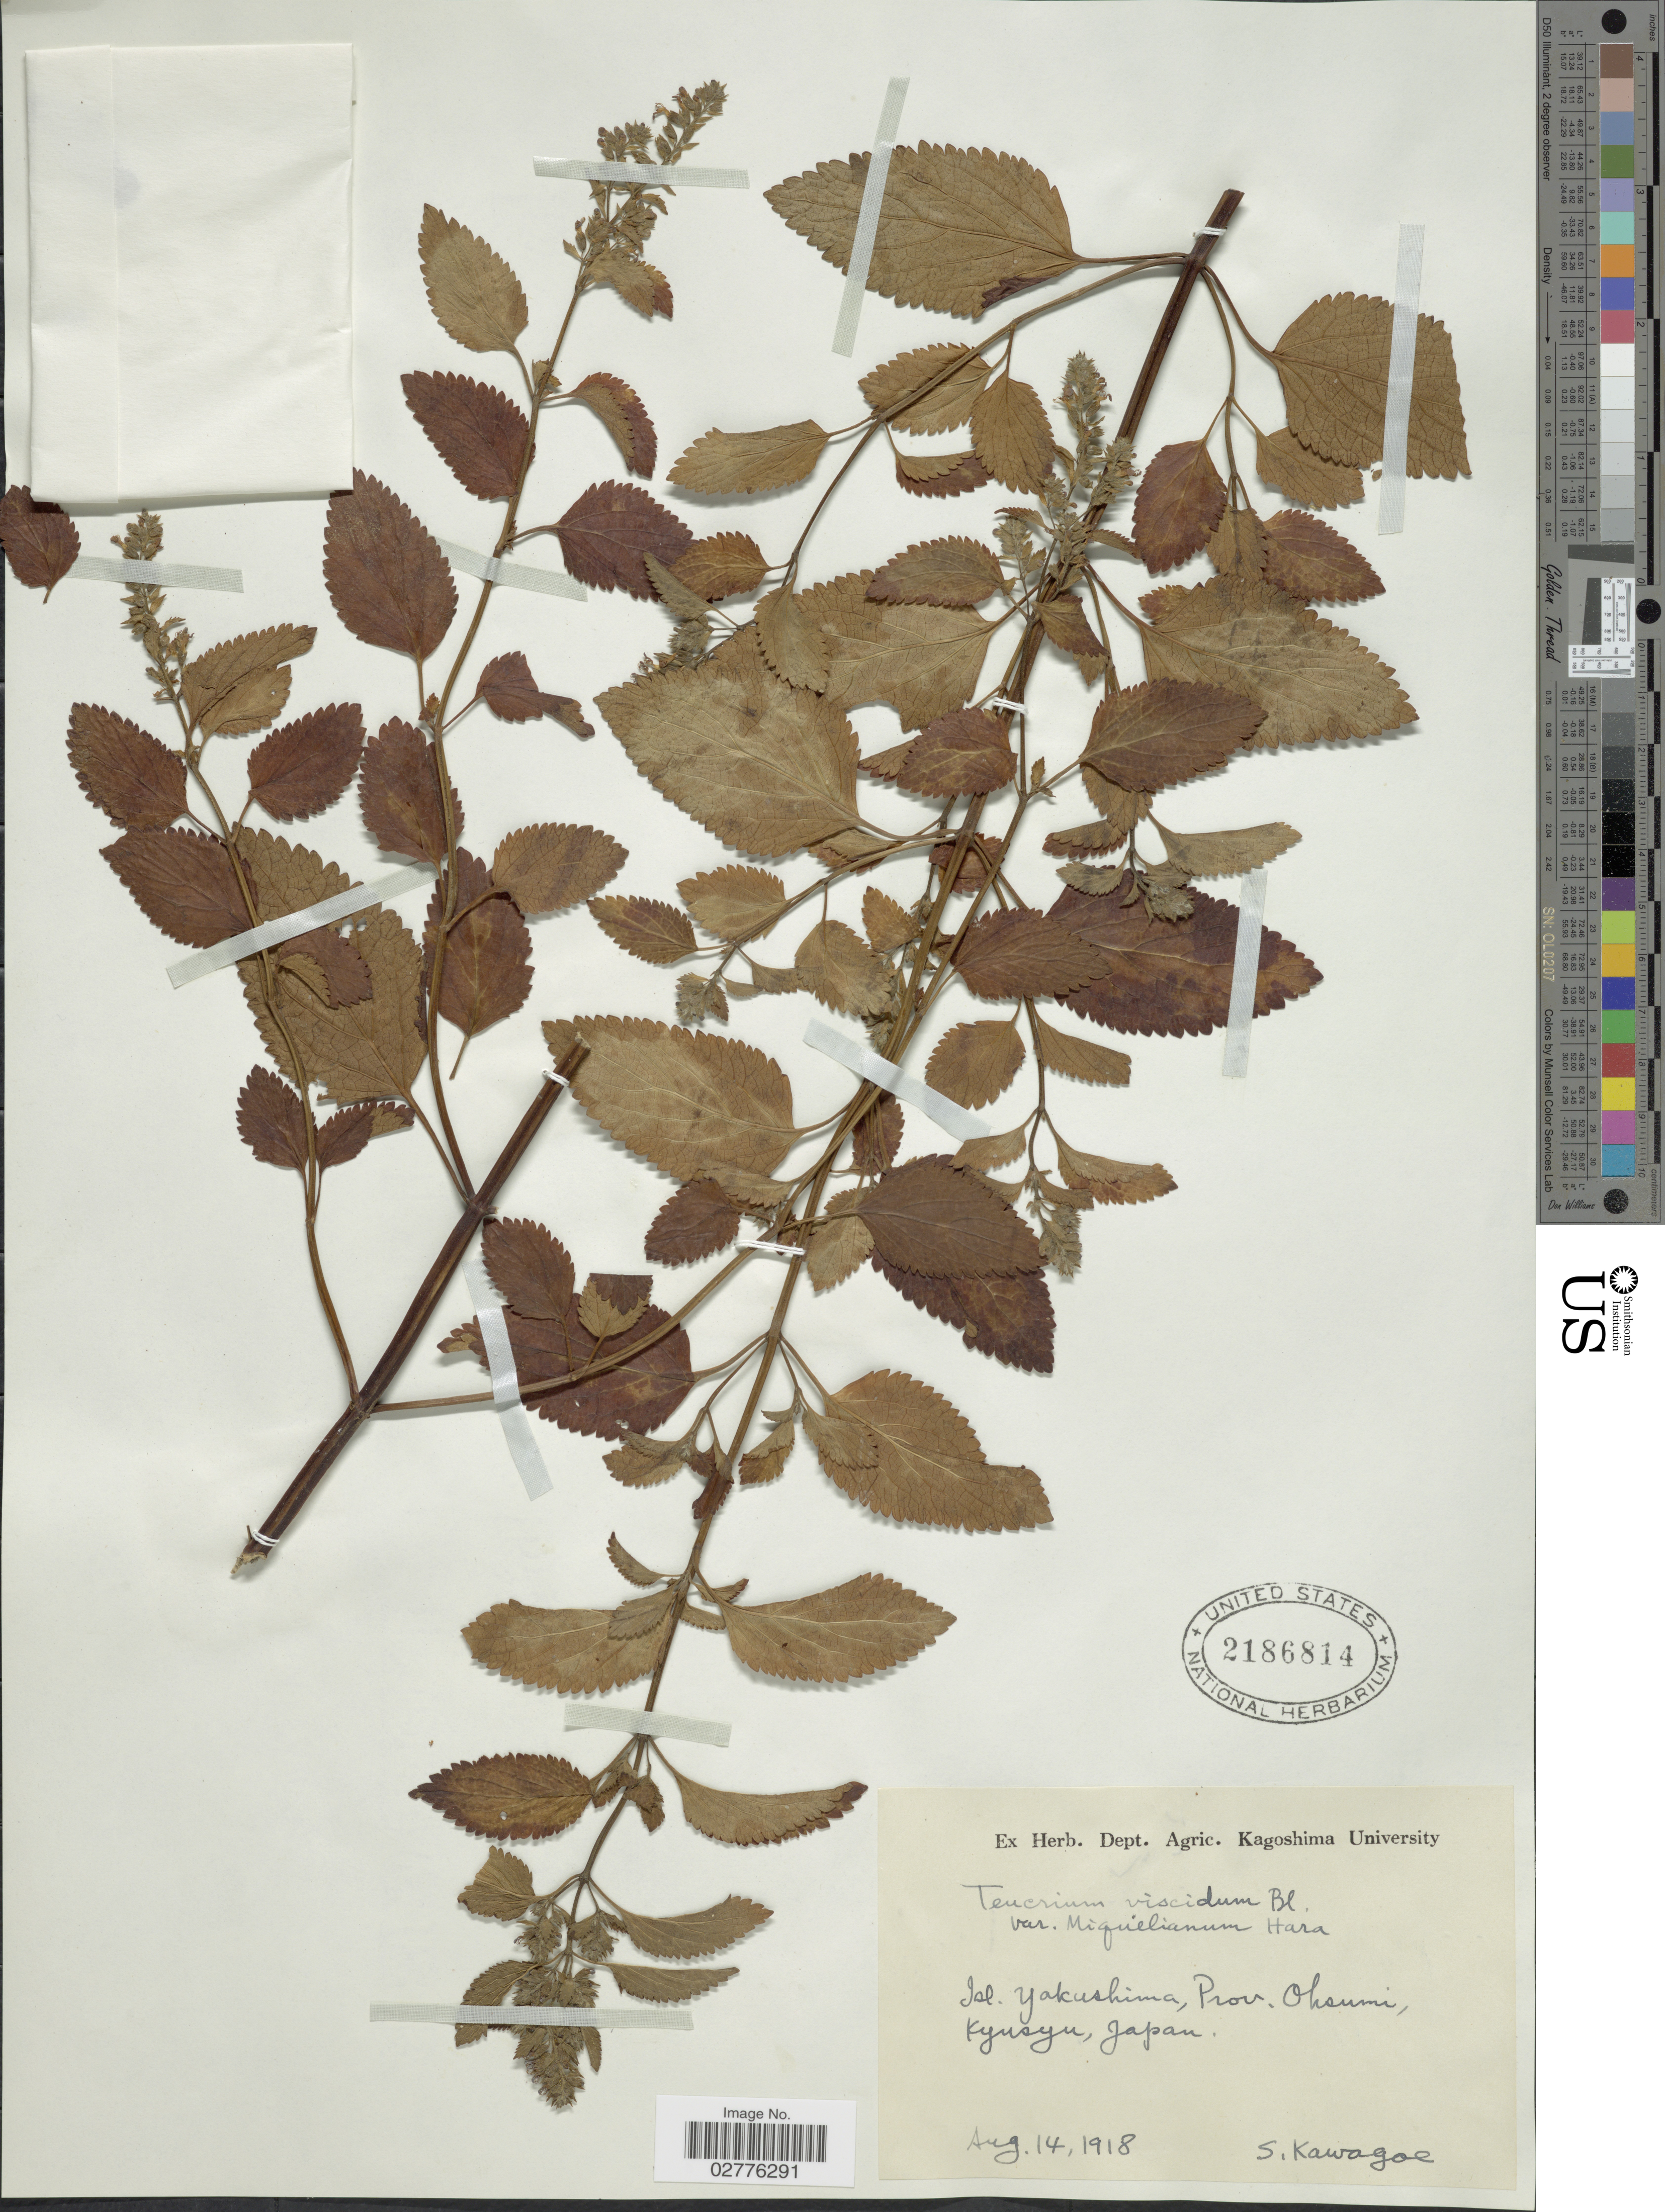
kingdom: Plantae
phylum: Tracheophyta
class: Magnoliopsida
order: Lamiales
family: Lamiaceae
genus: Teucrium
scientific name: Teucrium viscidum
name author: Blume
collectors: S. Kawagoe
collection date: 1918-08-14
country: Japan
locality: Isl. Yakushima, Prov. Ohsumi, Kyusyu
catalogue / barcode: US 2186814